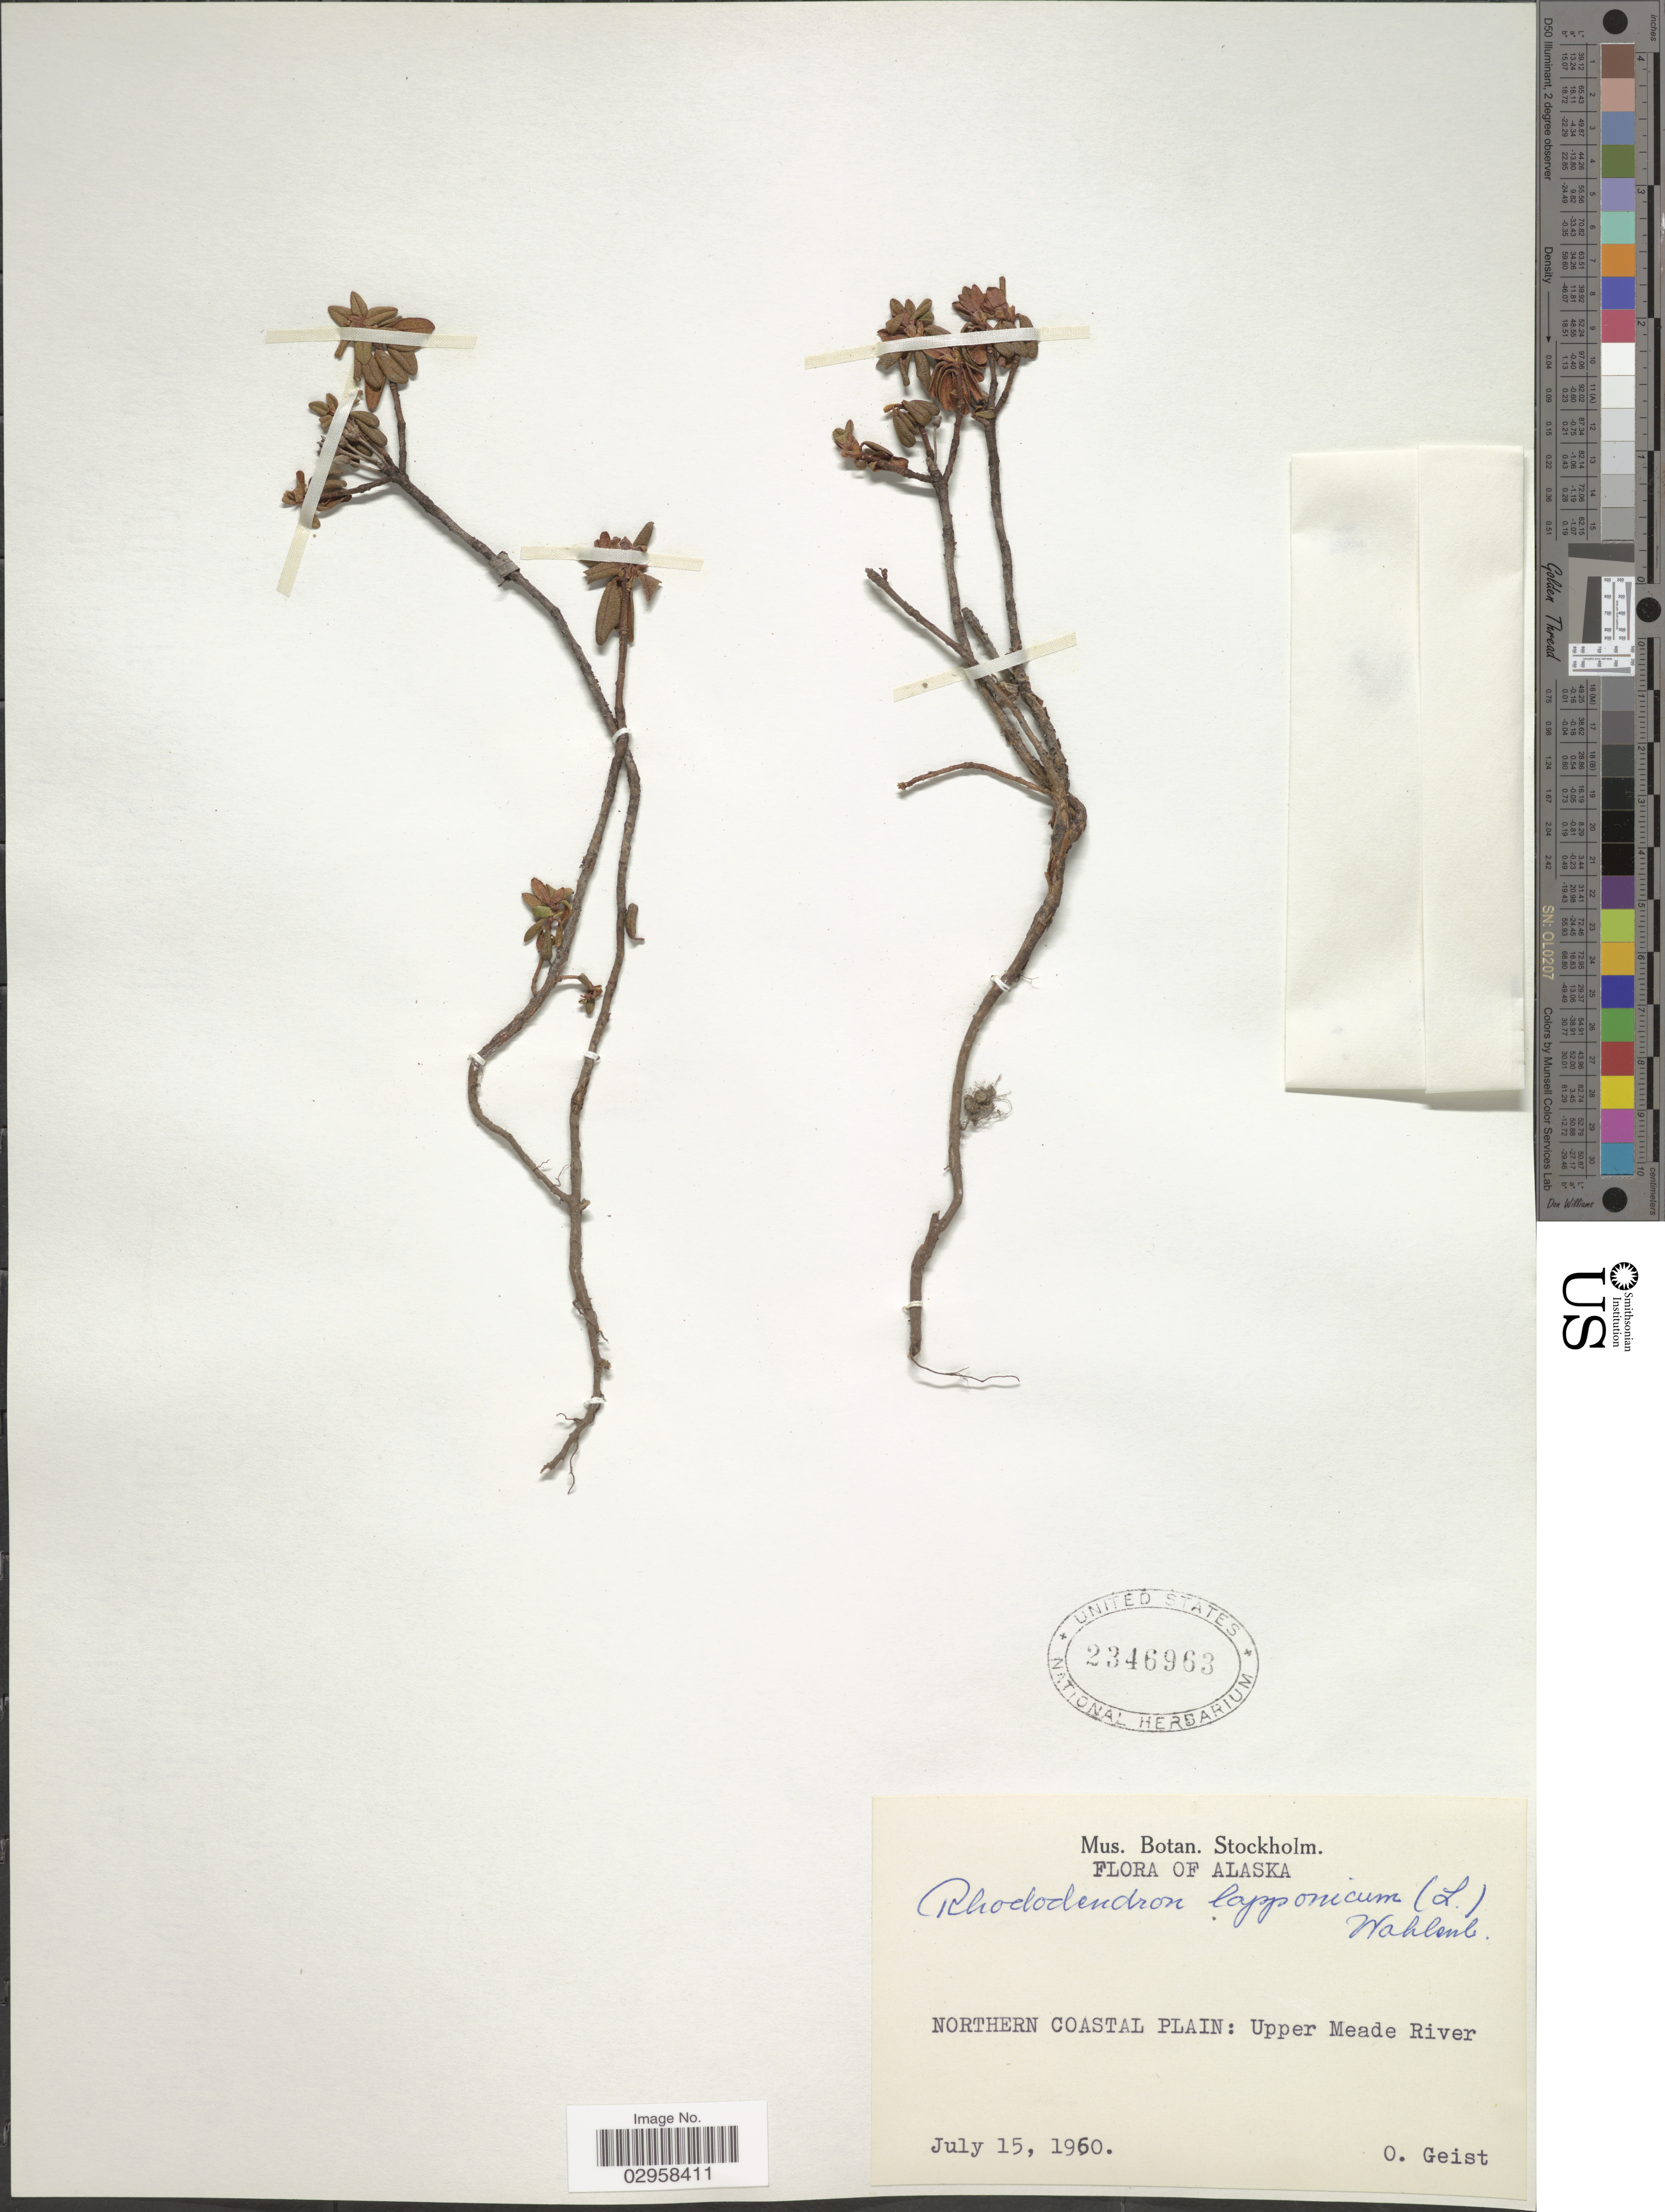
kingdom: Plantae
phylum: Tracheophyta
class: Magnoliopsida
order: Ericales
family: Ericaceae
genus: Rhododendron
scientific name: Rhododendron lapponicum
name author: (L.) Wahlenb.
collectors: O. Geist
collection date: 1960-07-15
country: United States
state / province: Alaska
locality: Northern Coastal Plain: Upper Meade River.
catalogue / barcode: US 2346963